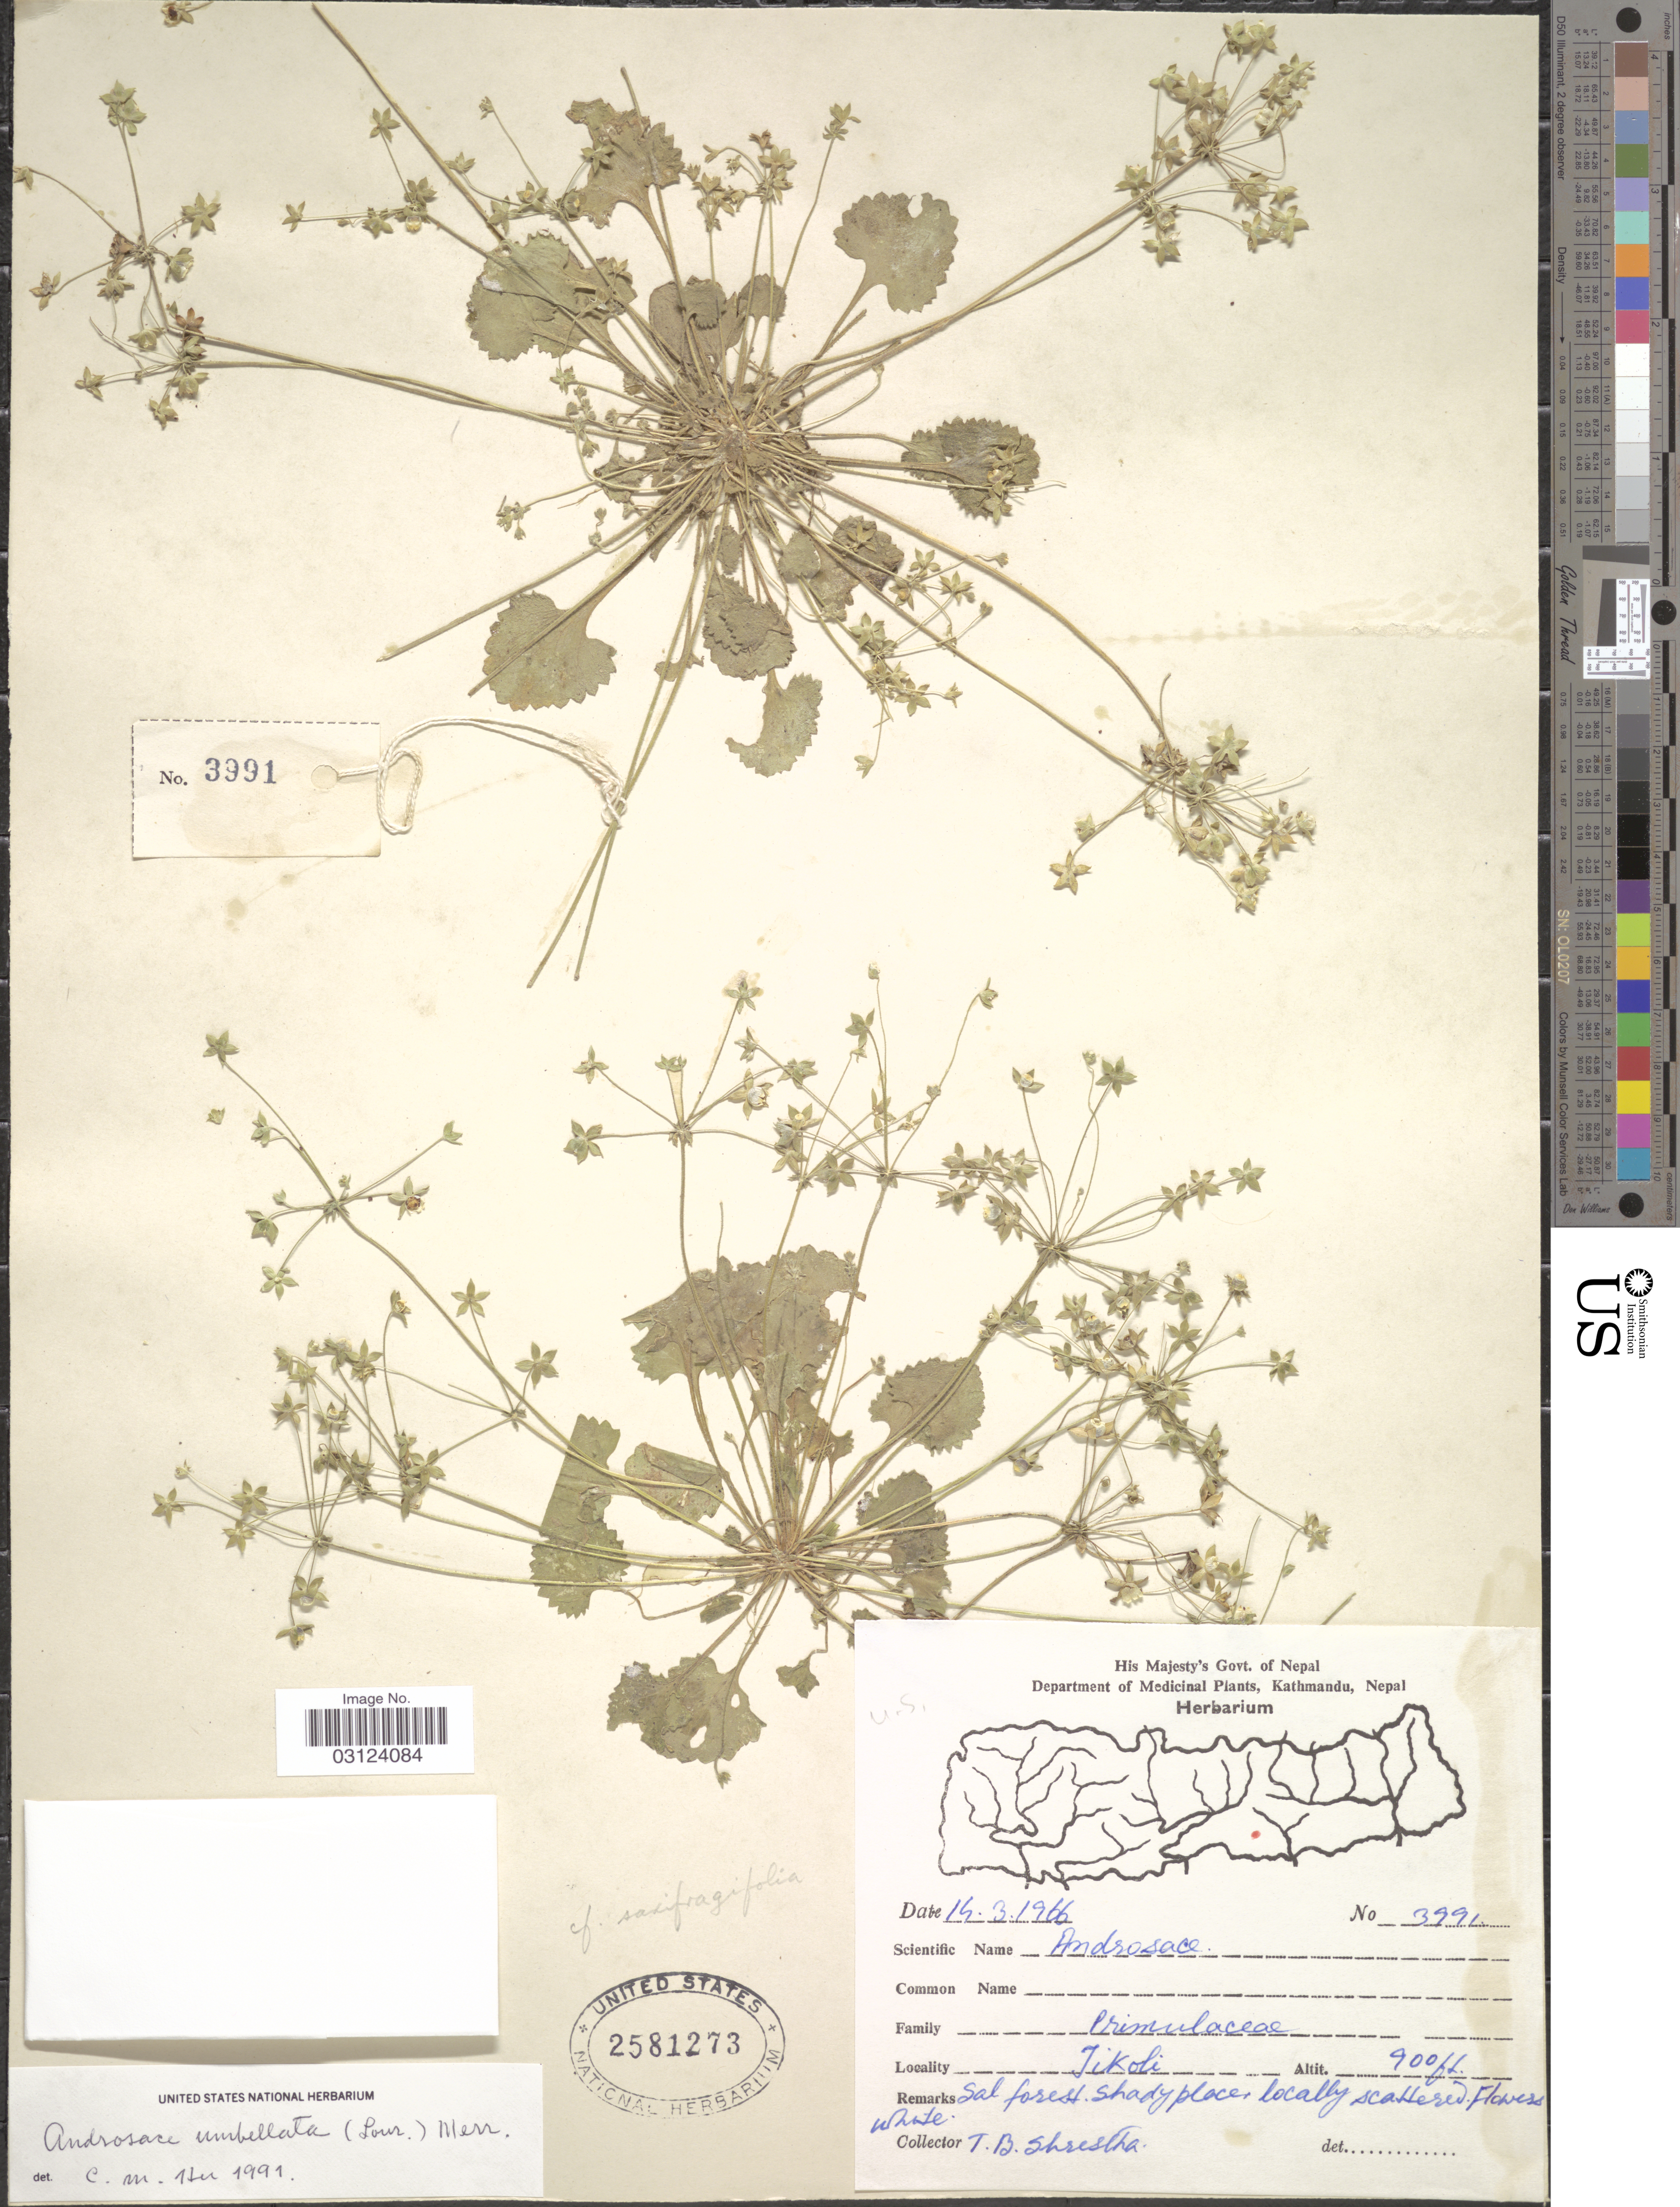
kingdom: Plantae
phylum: Tracheophyta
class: Magnoliopsida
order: Ericales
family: Primulaceae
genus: Androsace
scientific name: Androsace saxifragifolia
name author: Bunge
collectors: T. B. Shrestha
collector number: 3991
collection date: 1966-03-14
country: Nepal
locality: Tikoli.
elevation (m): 2743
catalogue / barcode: US 2581273